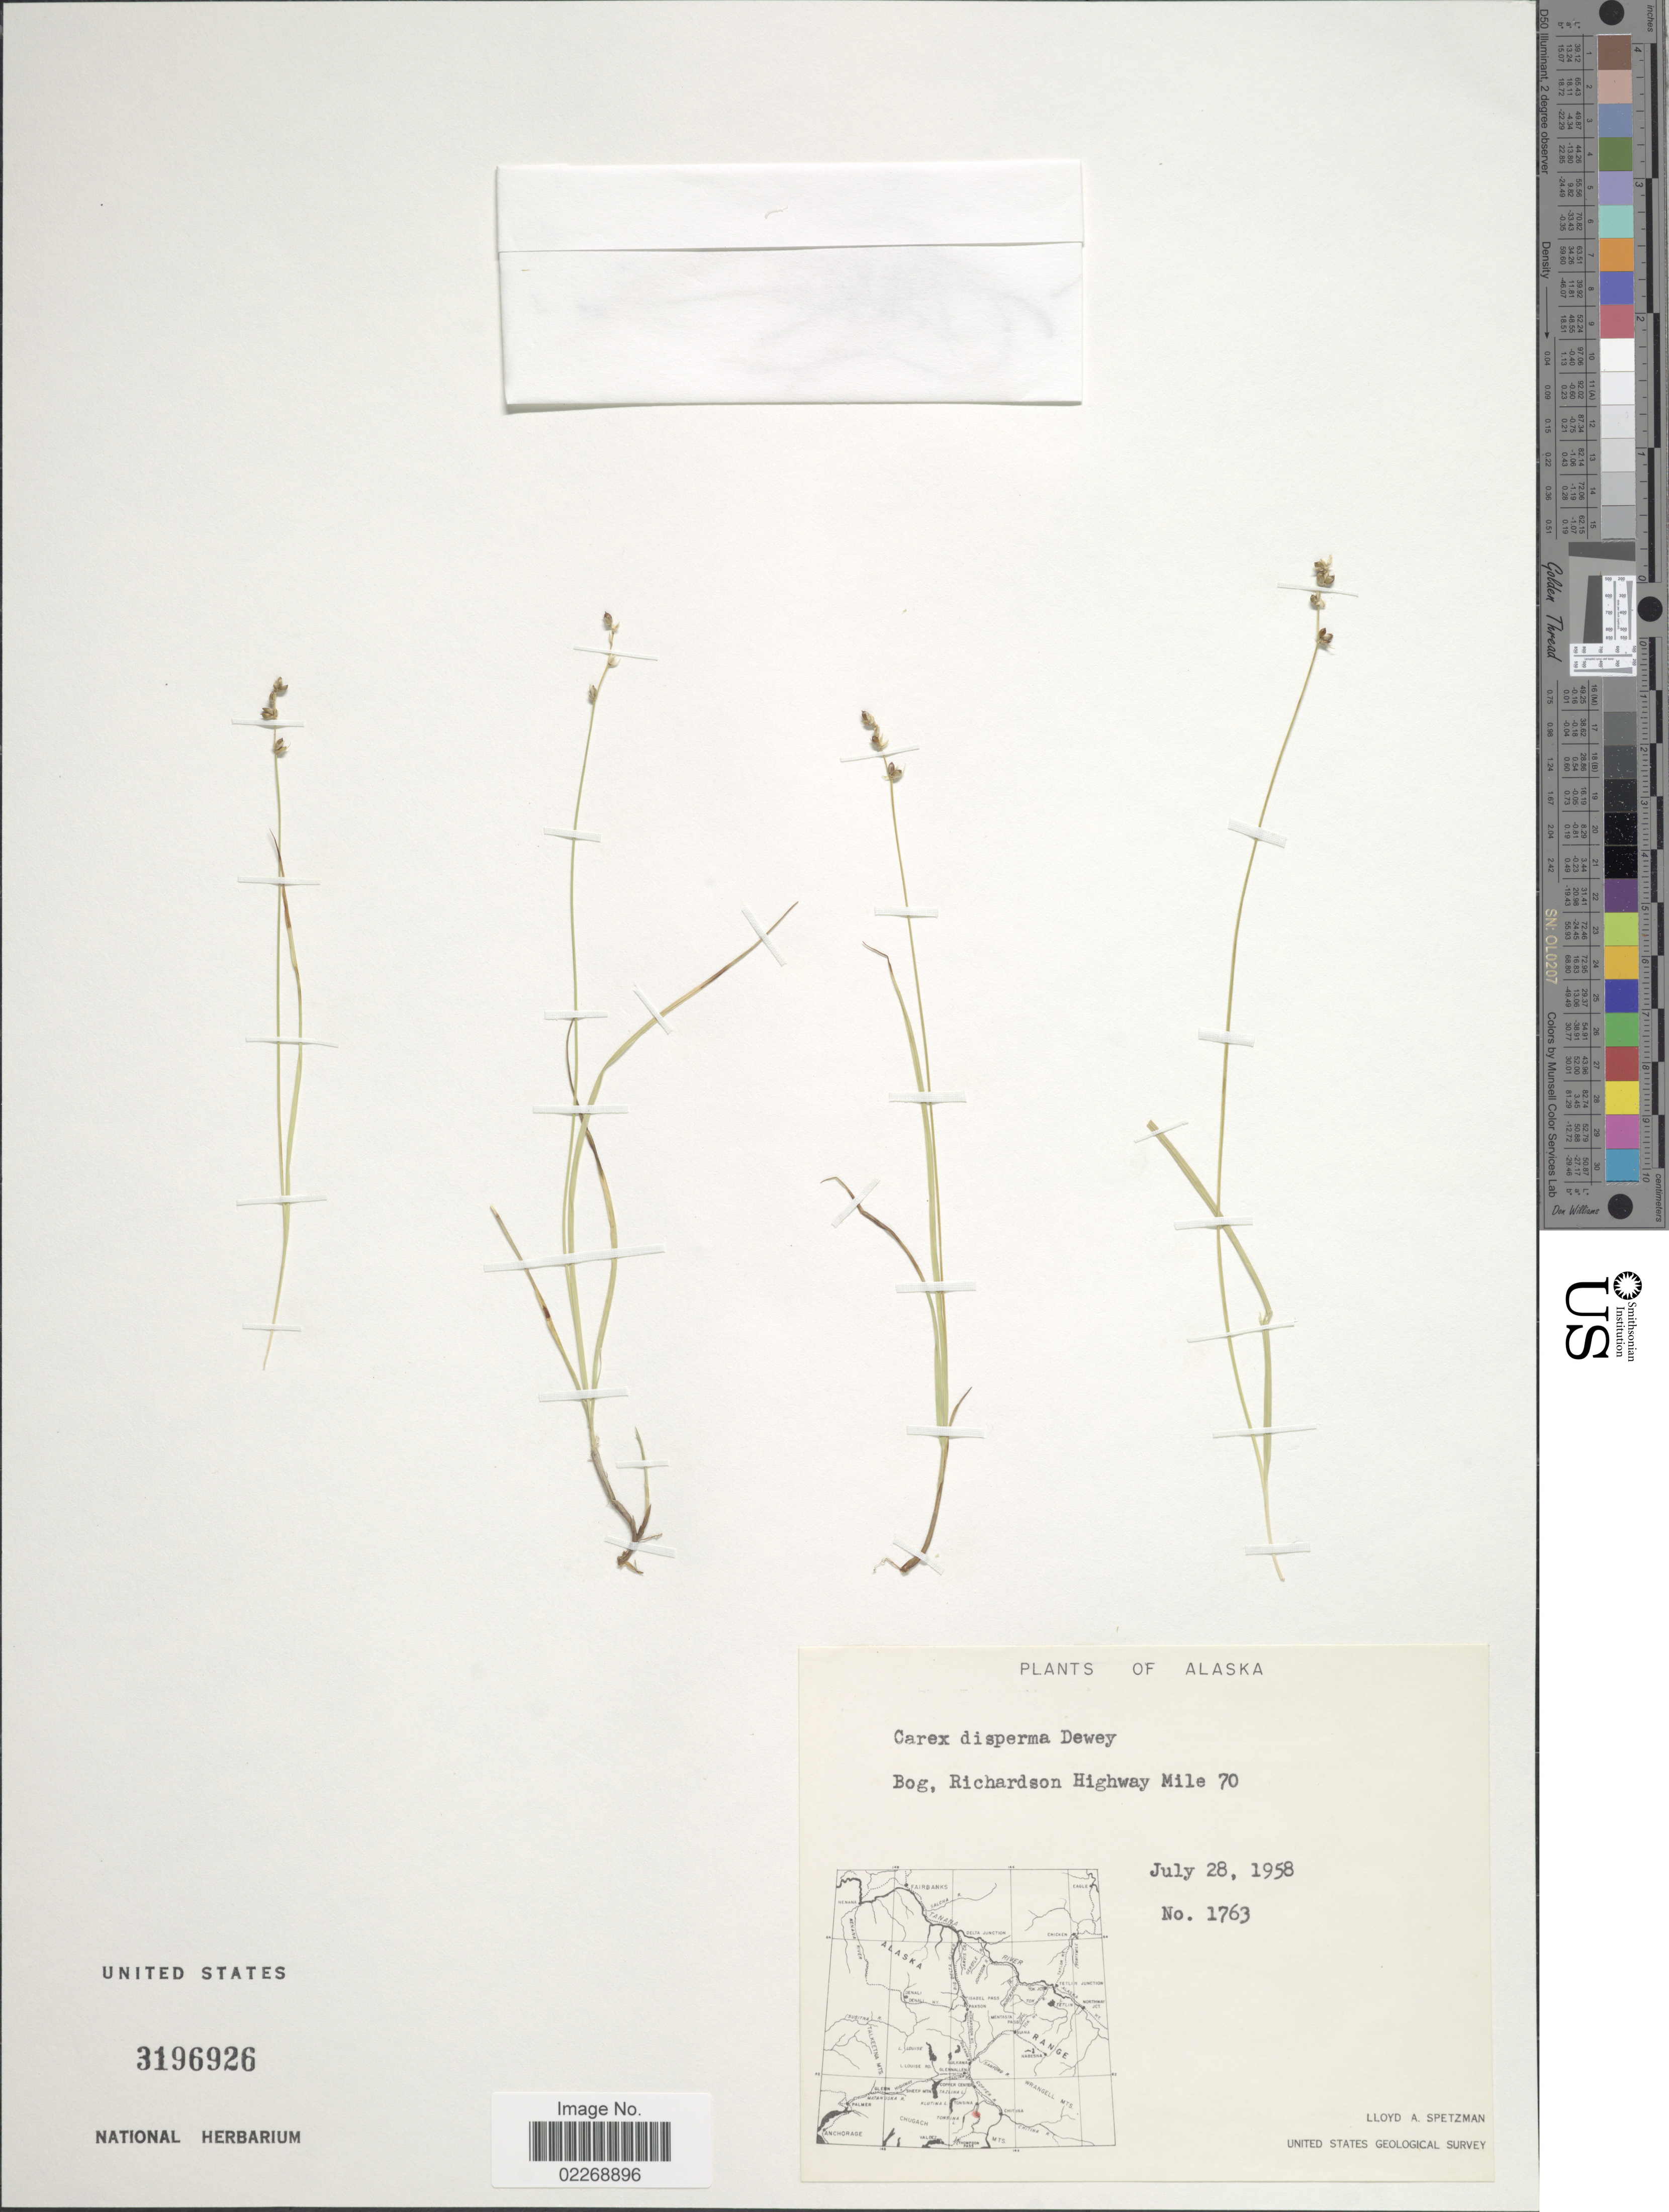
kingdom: Plantae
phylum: Tracheophyta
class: Liliopsida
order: Poales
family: Cyperaceae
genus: Carex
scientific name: Carex disperma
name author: Dewey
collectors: L. Spetzman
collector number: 1763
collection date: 1958-07-28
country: United States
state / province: Alaska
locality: Bog, Richardson Highway Mile 70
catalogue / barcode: US 3196926